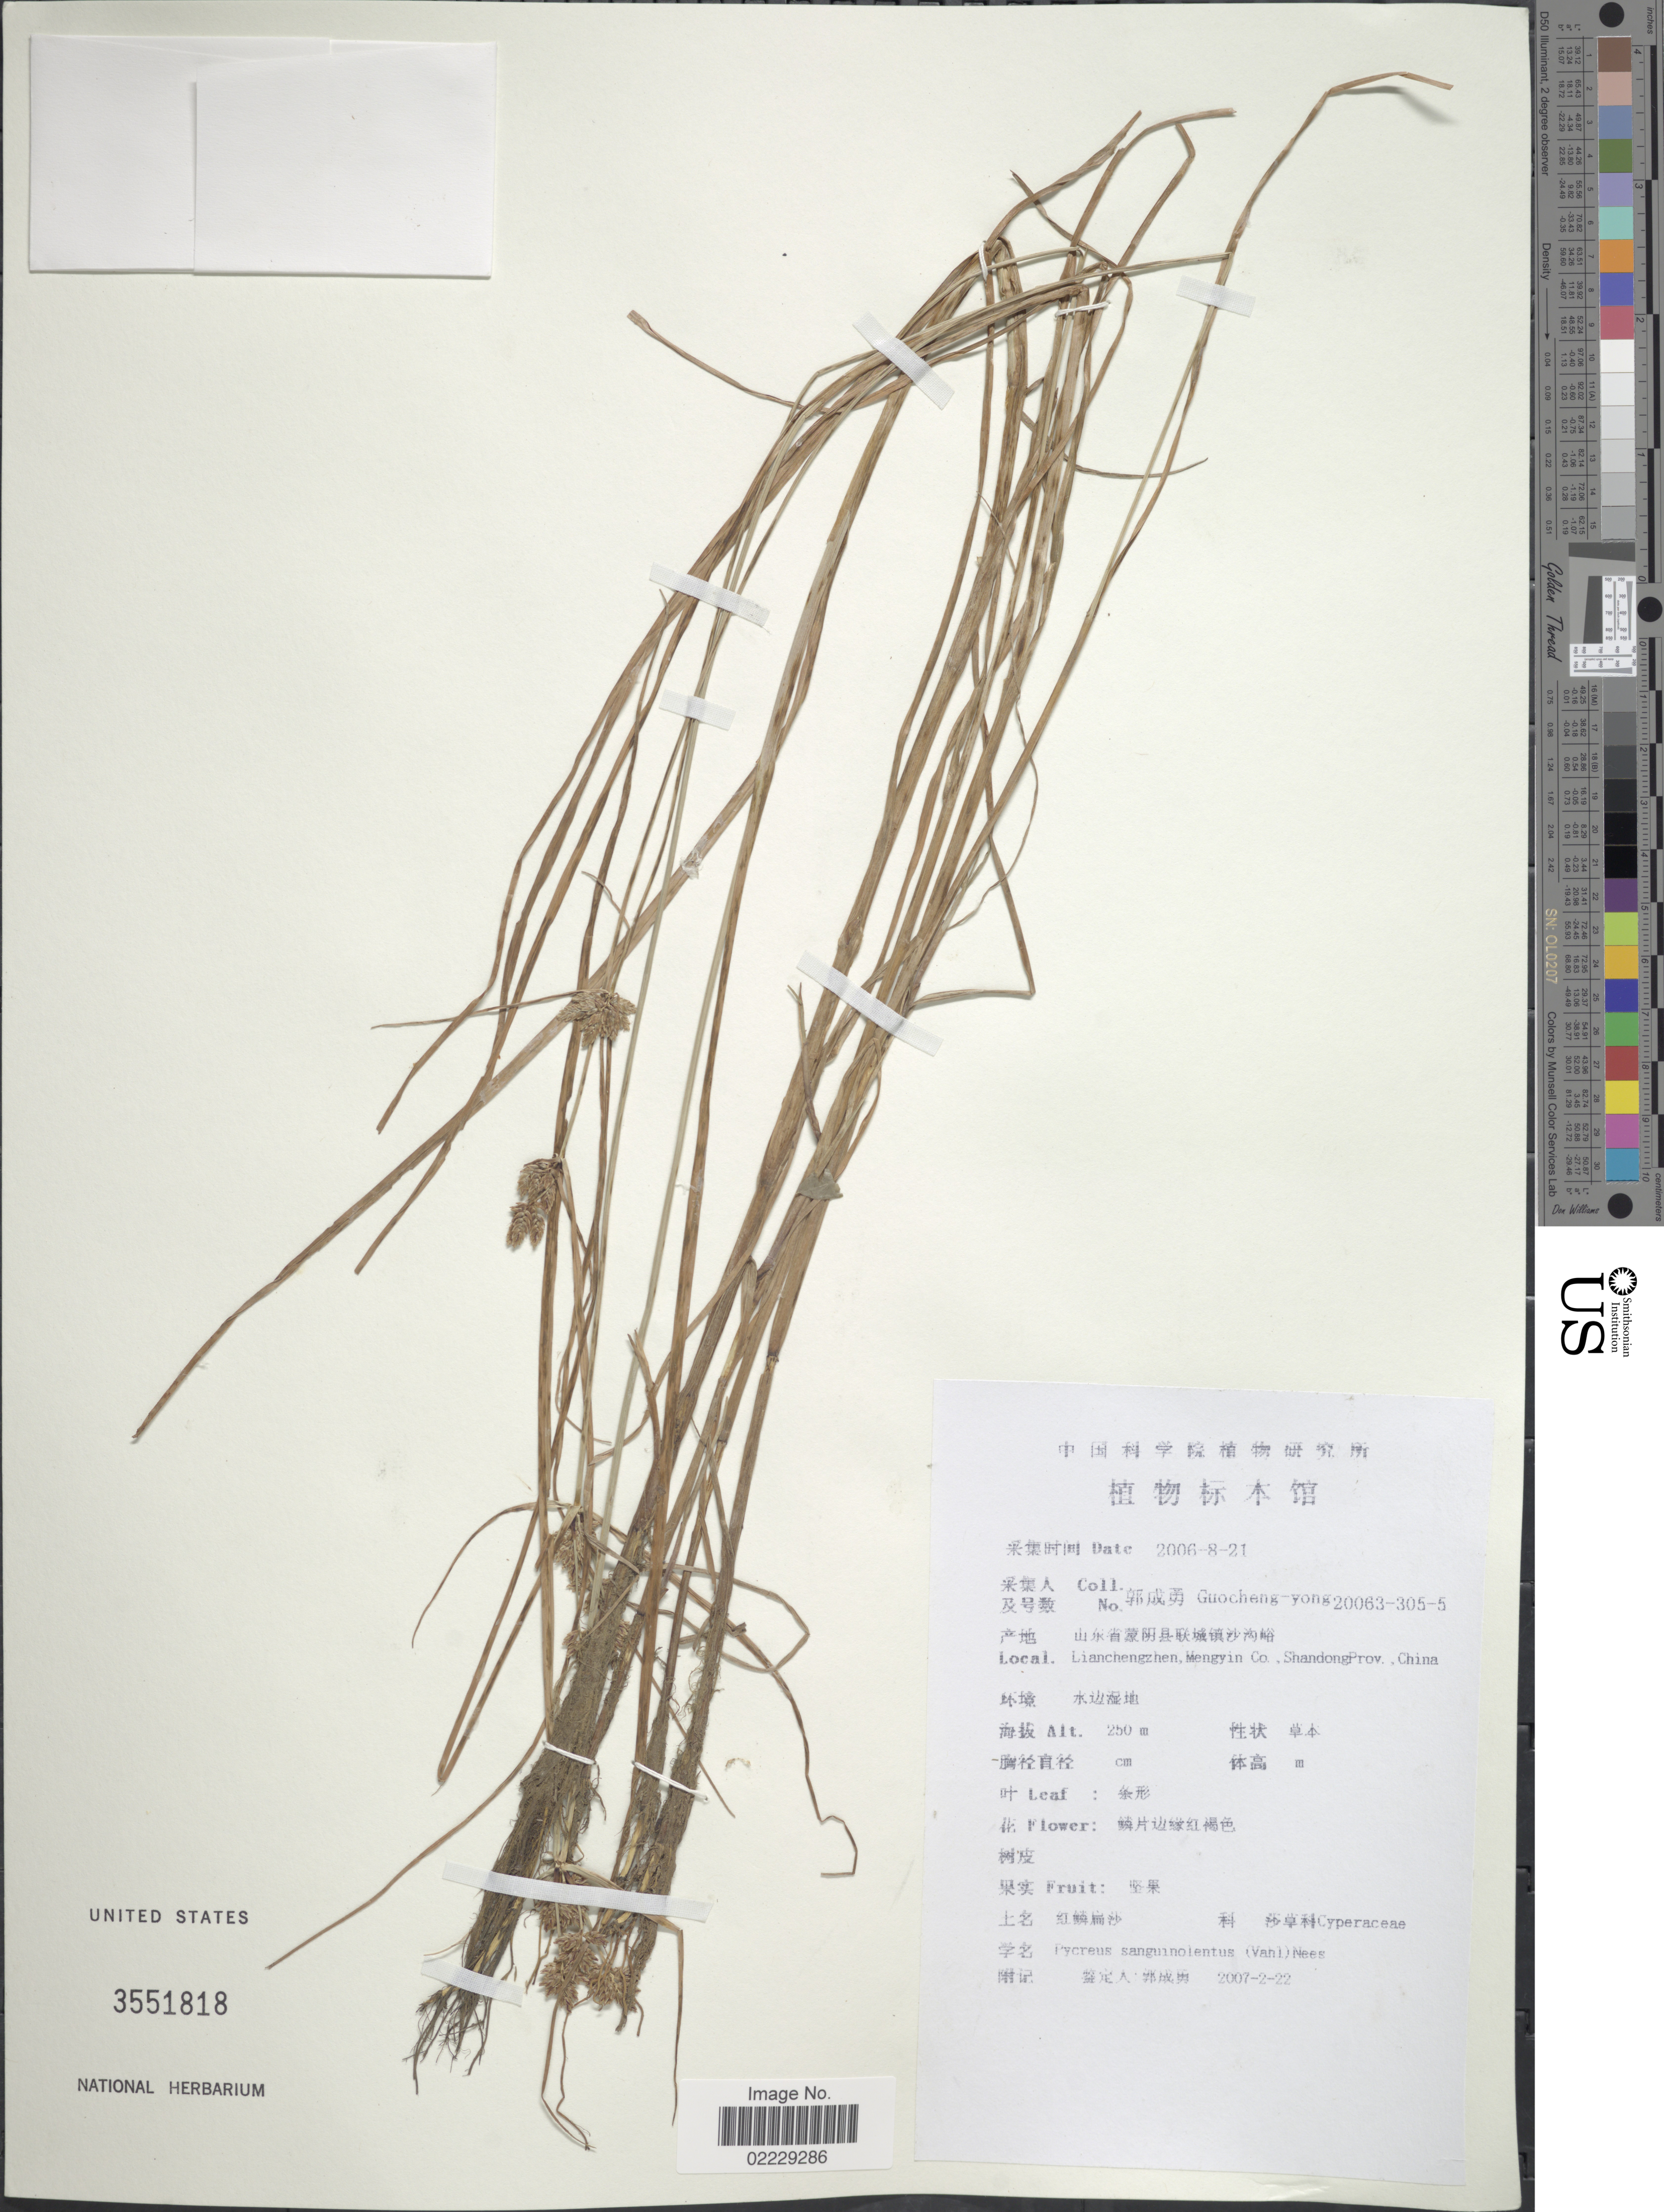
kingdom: Plantae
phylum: Tracheophyta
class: Liliopsida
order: Poales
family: Cyperaceae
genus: Cyperus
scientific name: Cyperus sanguinolentus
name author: Vahl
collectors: Guo cheng-yong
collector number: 200633055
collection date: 2006-08-21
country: China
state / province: Shandong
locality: Lianchengzhen, Mengyin Co.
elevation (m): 250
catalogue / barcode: US 3551818